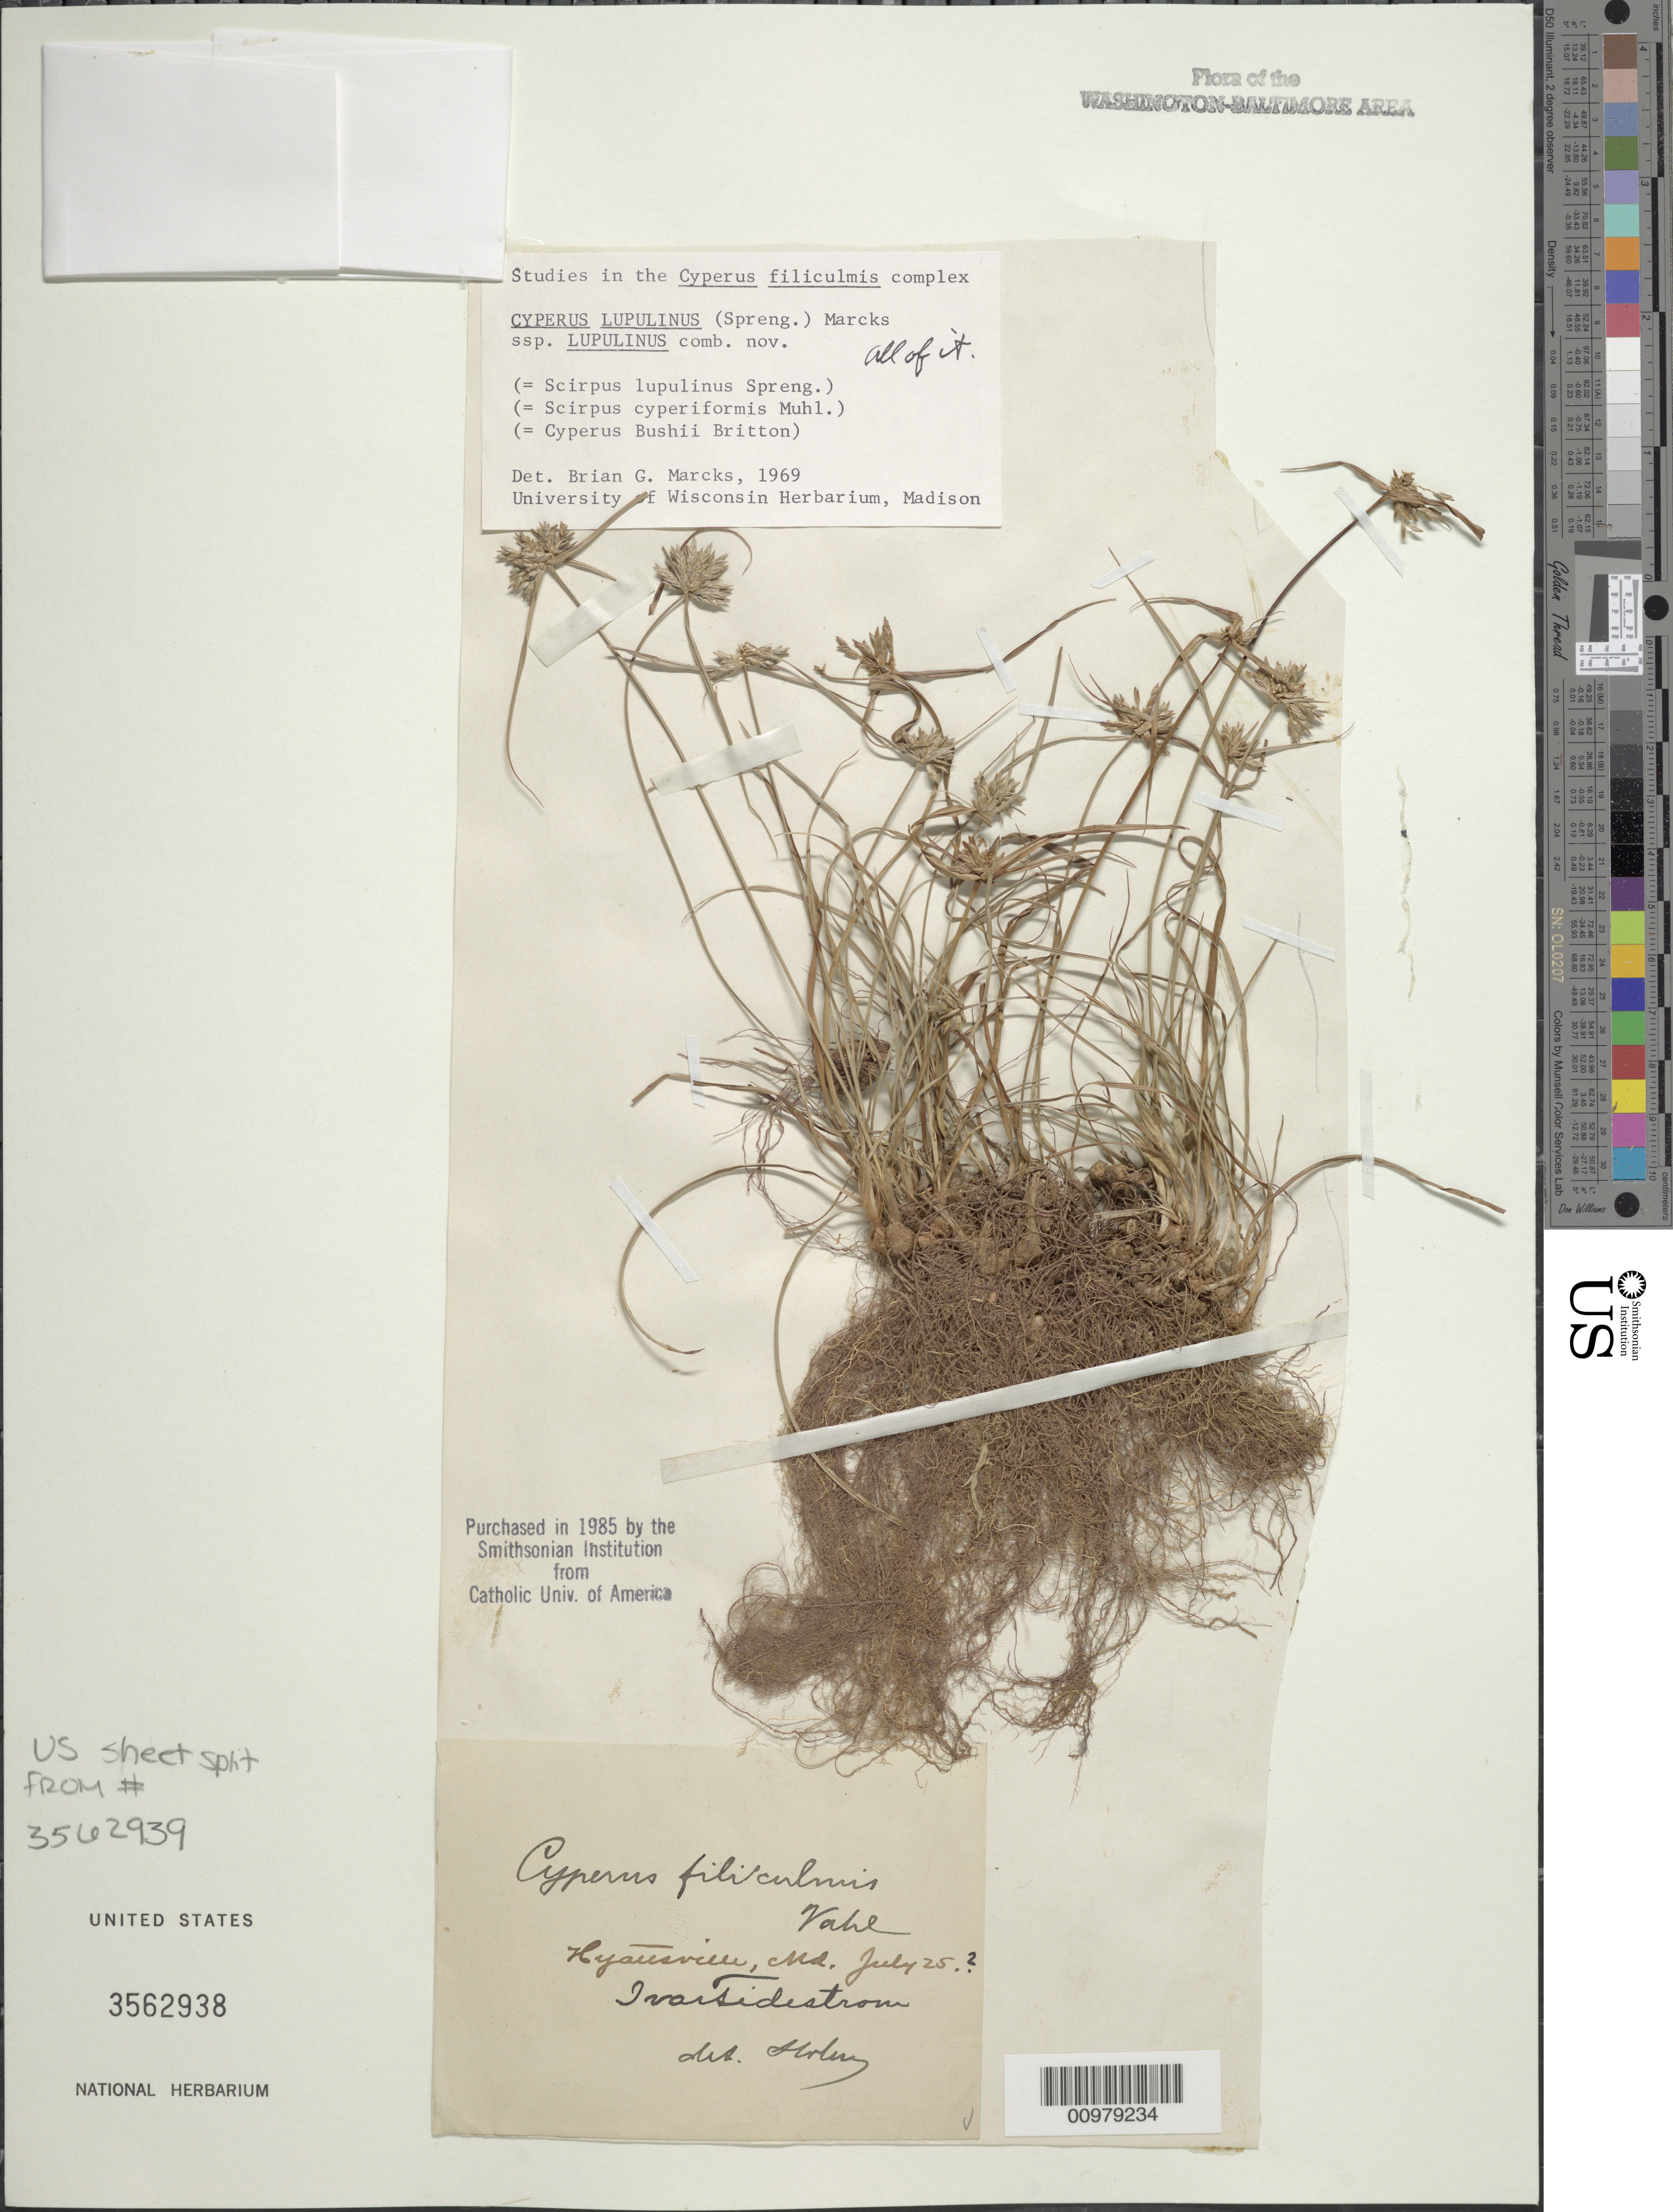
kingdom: Plantae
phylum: Tracheophyta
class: Liliopsida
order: Poales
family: Cyperaceae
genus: Cyperus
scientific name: Cyperus filiculmis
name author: Vahl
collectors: I. F. Tidestrom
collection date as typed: July 25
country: United States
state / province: Maryland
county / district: Prince George's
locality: Hyattsville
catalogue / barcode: US 3562938